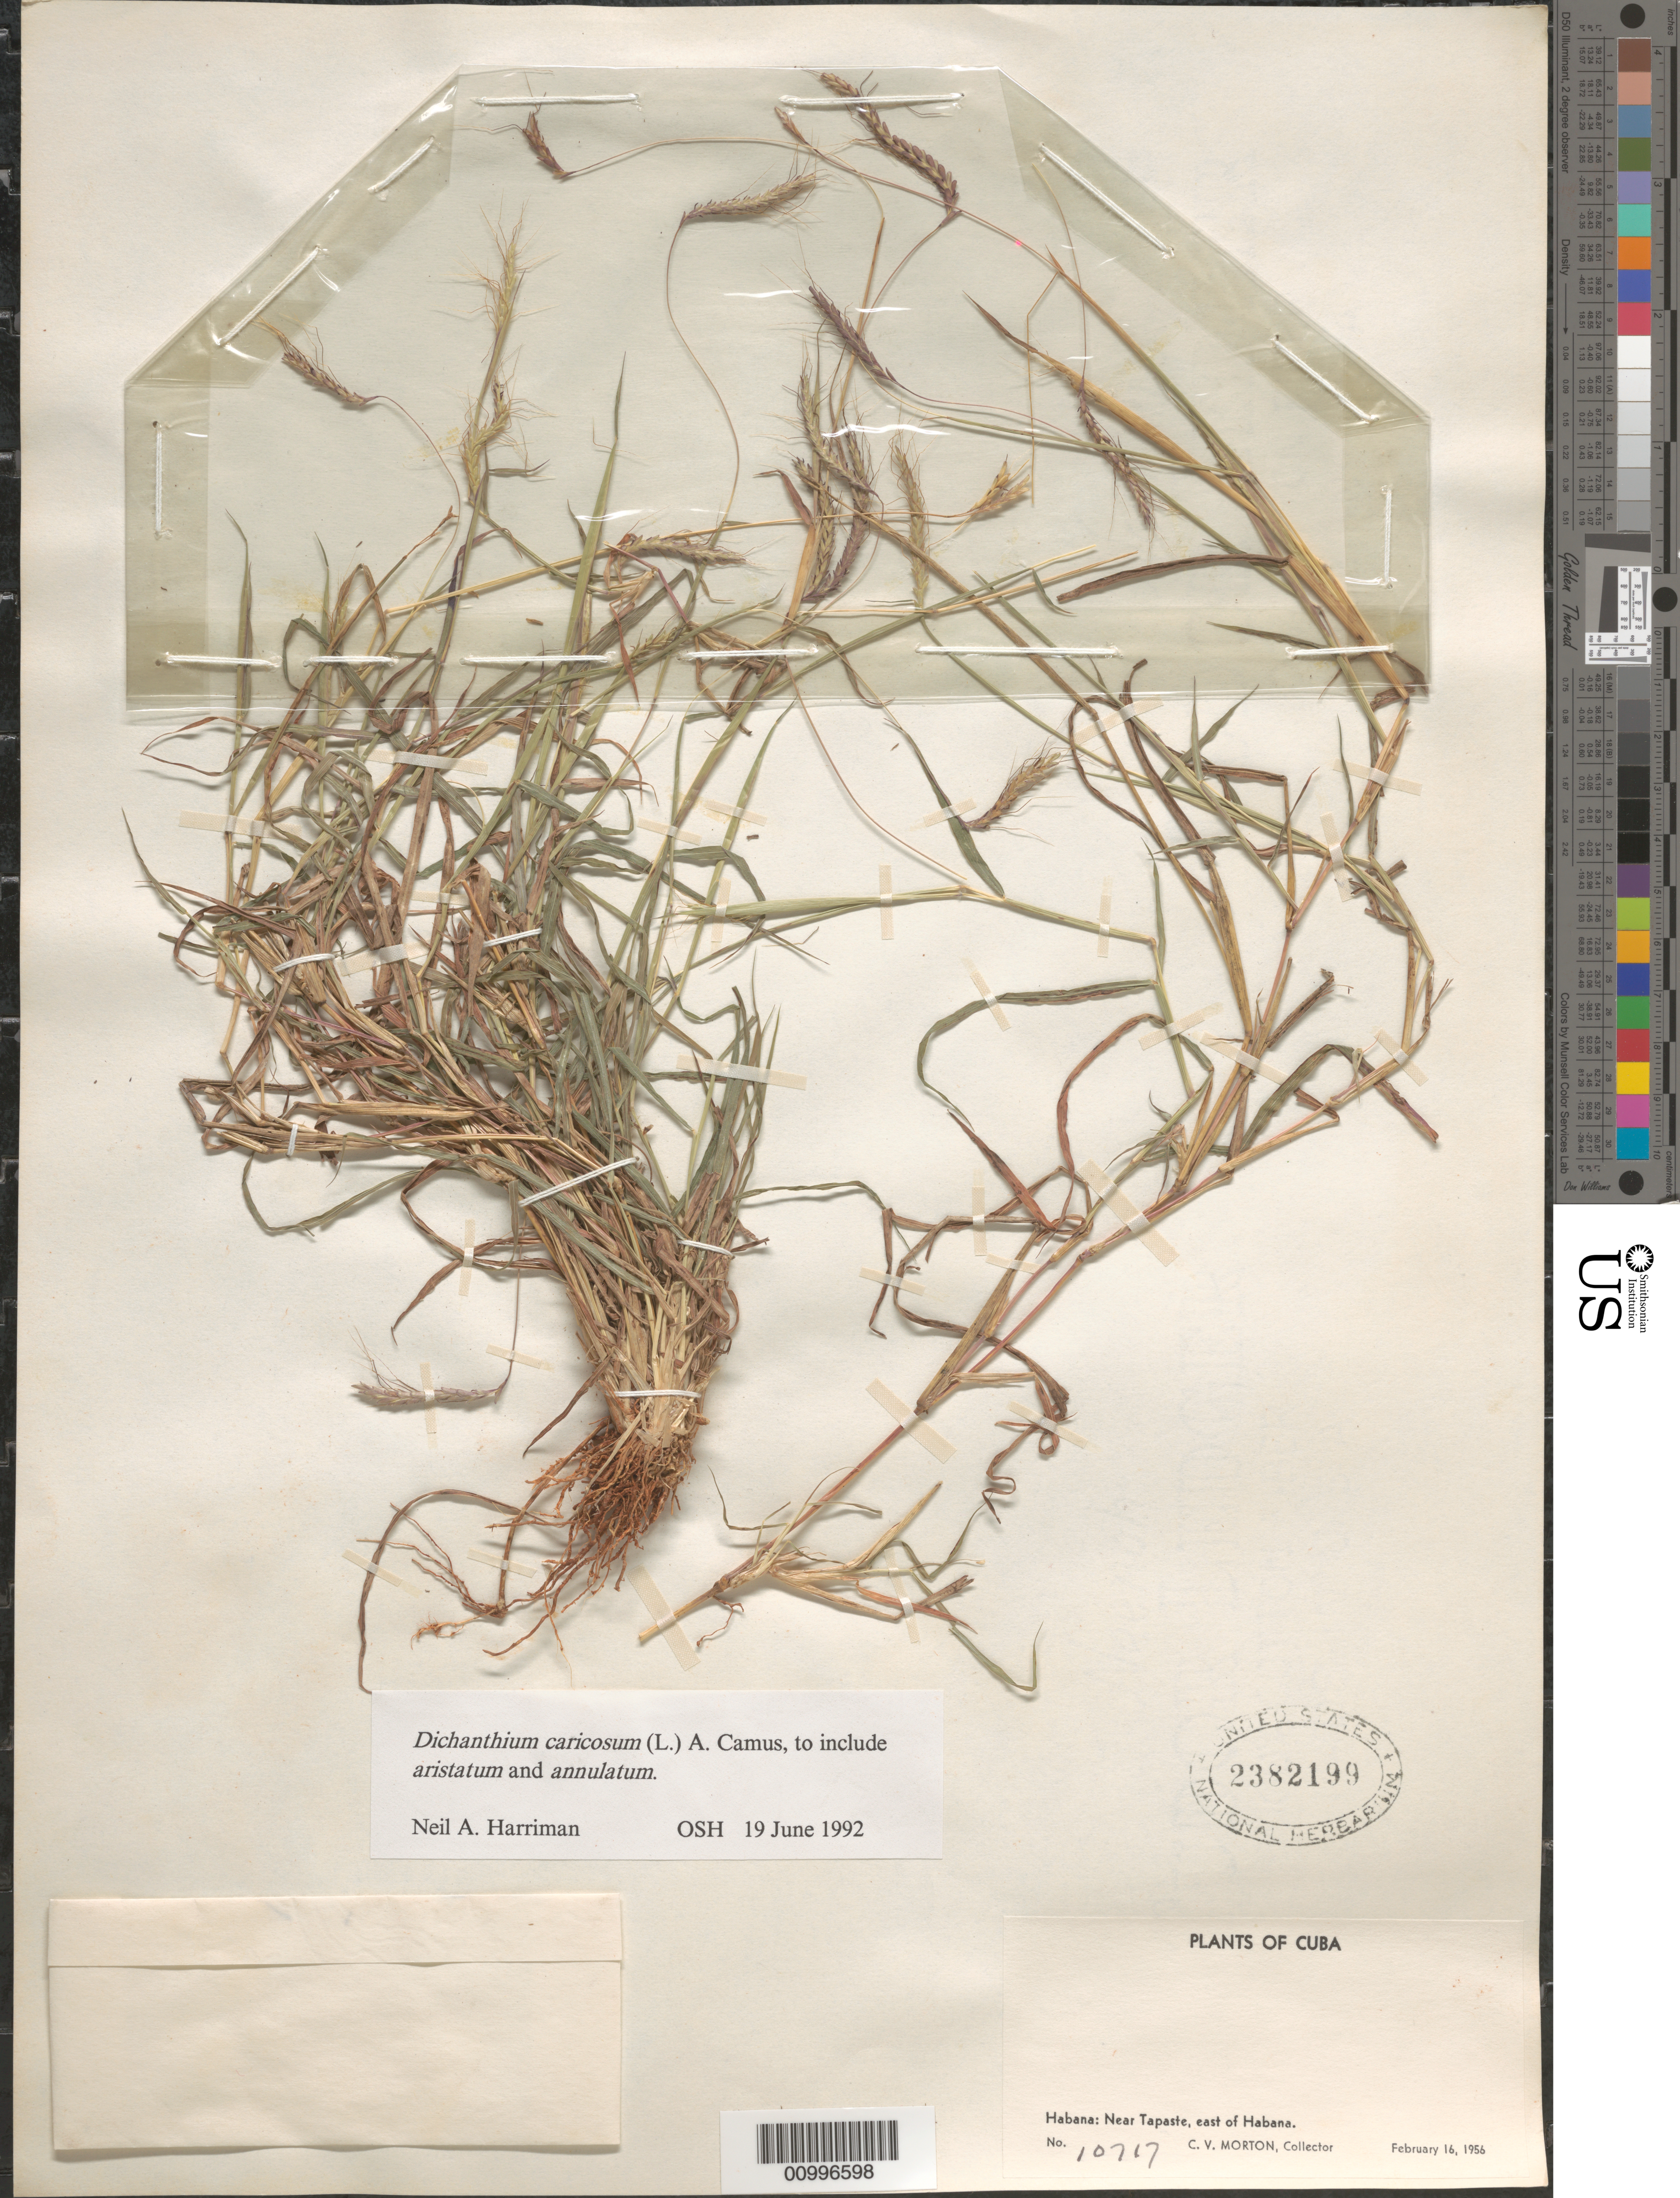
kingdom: Plantae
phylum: Tracheophyta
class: Liliopsida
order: Poales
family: Poaceae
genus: Dichanthium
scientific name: Dichanthium caricosum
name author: (L.) A. Camus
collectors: C. V. Morton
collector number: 10717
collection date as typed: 16 Feb 1956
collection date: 1956-02-16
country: Cuba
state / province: La Habana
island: Cuba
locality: Near Tapaste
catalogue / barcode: US 2382199